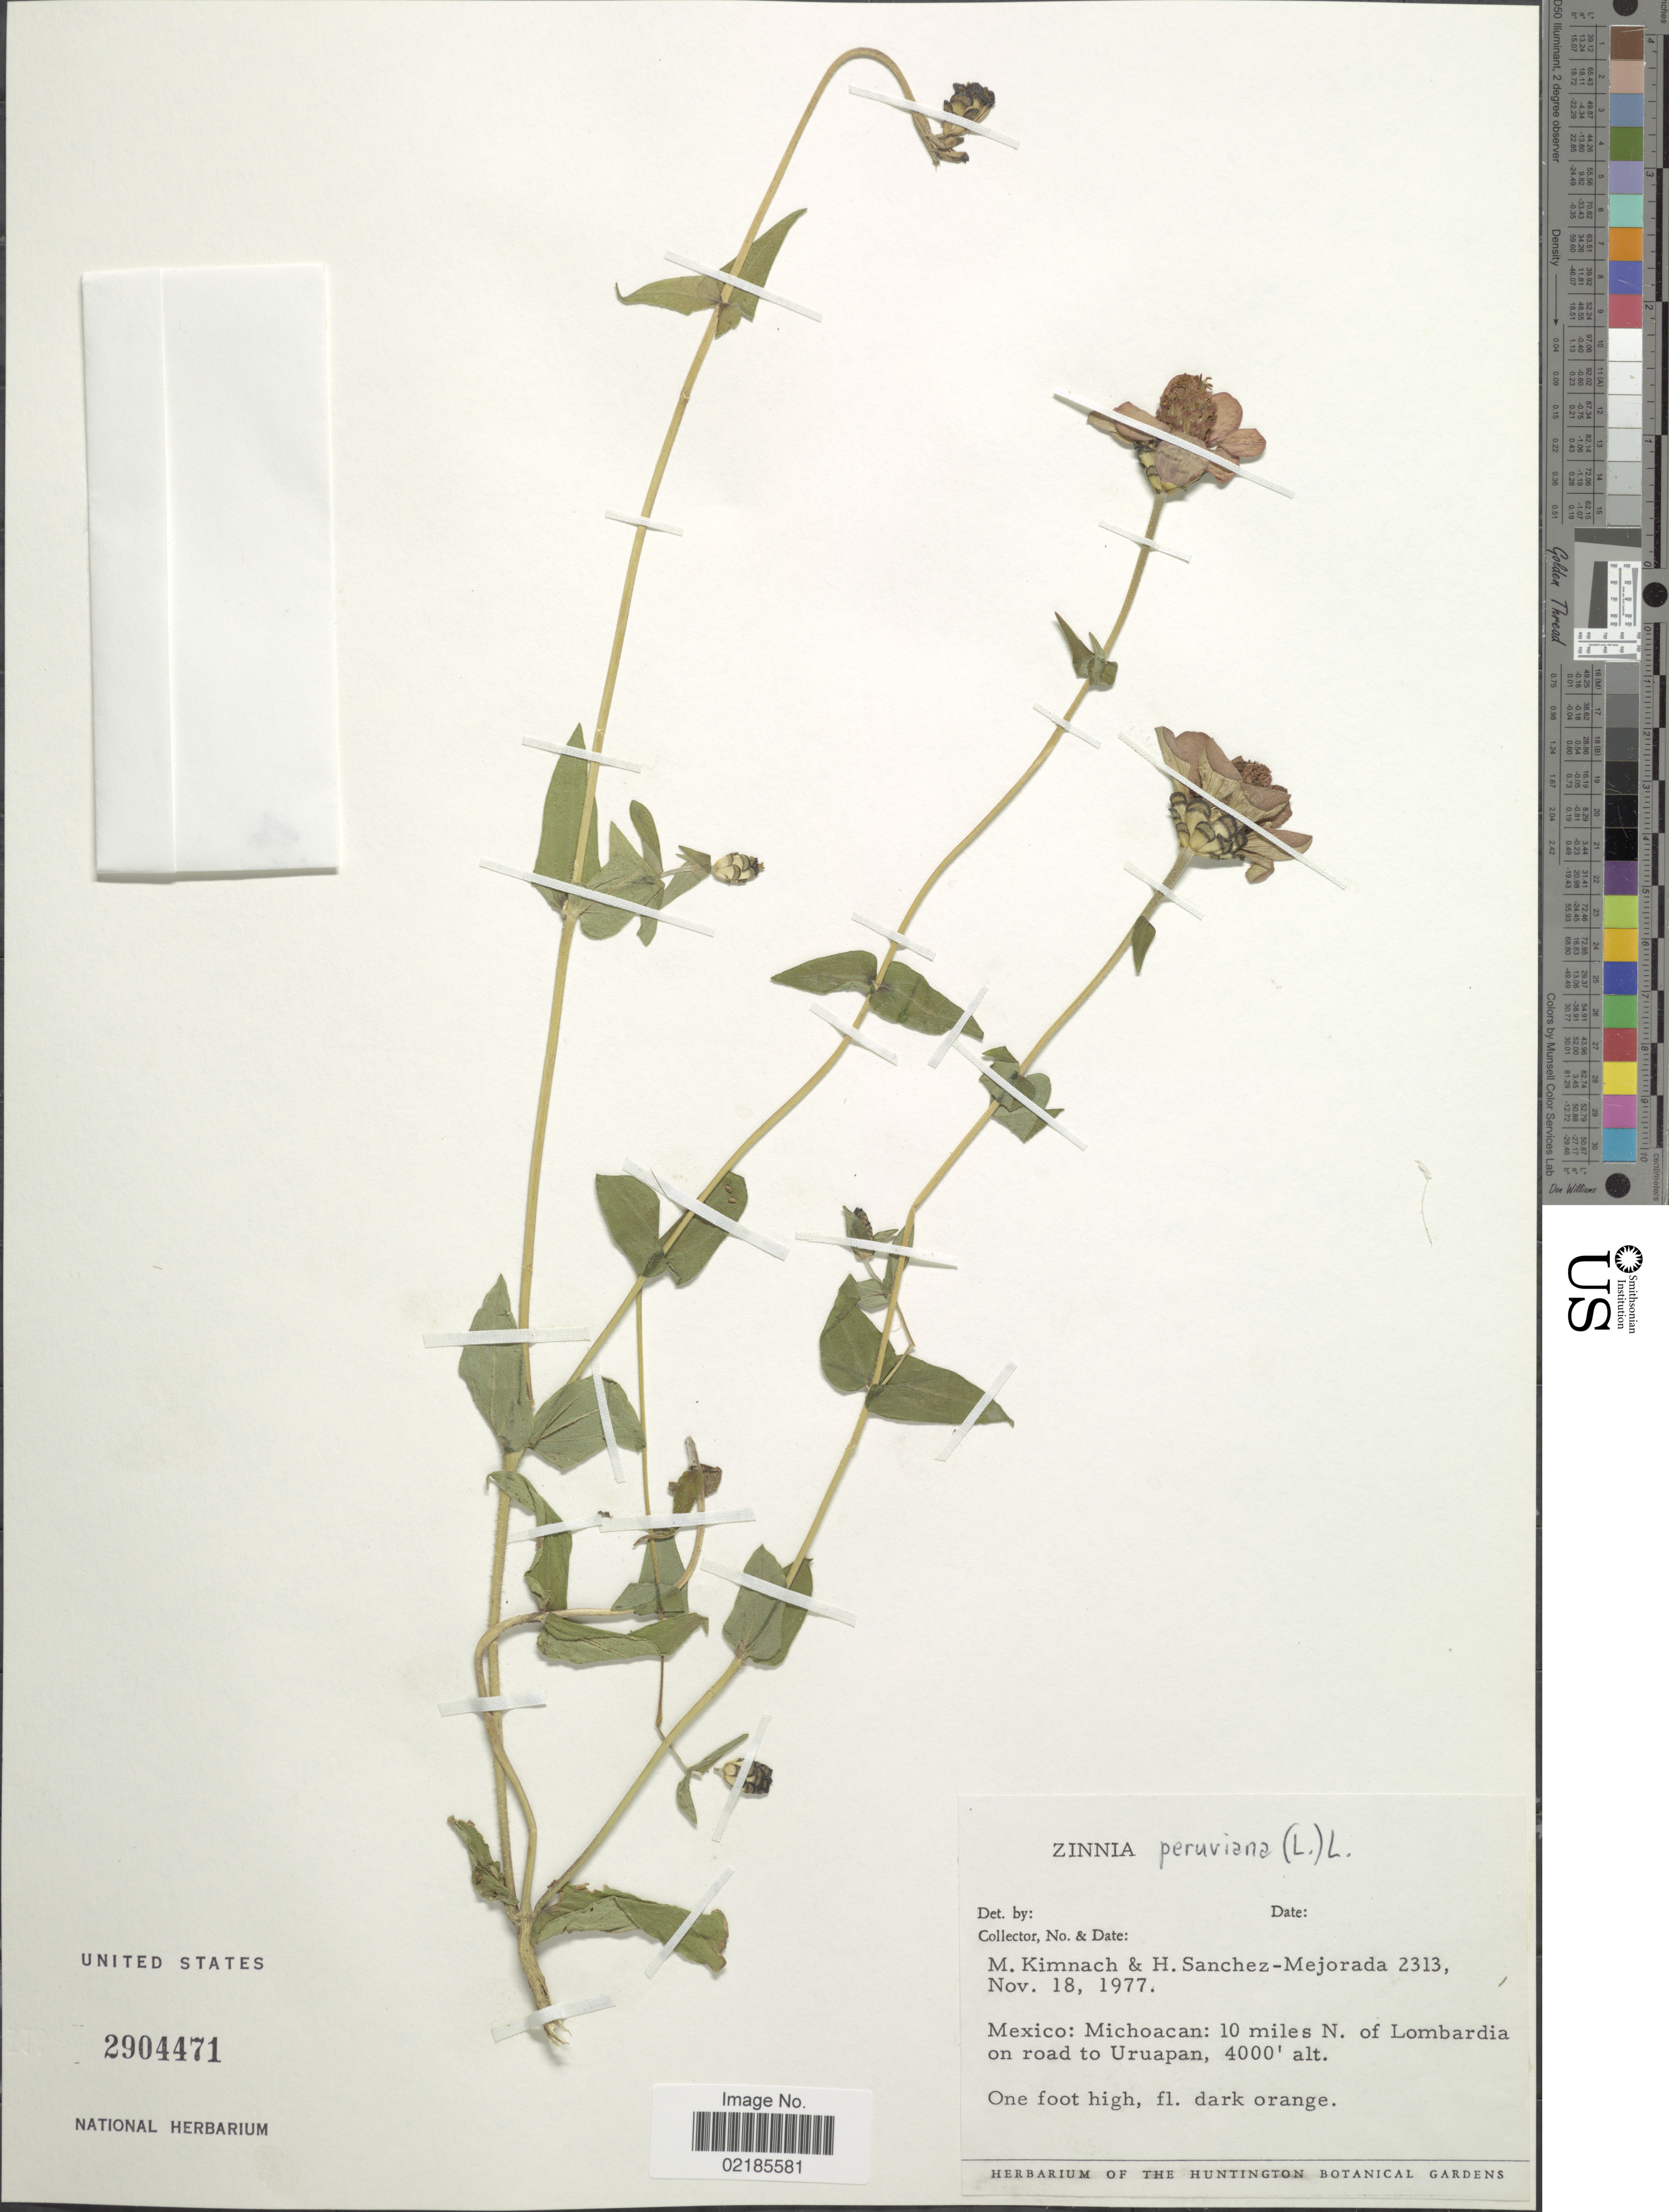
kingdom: Plantae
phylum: Tracheophyta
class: Magnoliopsida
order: Asterales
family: Asteraceae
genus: Zinnia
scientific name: Zinnia peruviana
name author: (L.) L.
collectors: M. W. Kimnach & H. Sánchez-Mejorada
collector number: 2313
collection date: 1977-11-18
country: Mexico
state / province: Michoacán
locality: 10 miles N of Lombardia on road to Uruapan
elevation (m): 1219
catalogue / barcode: US 2904471